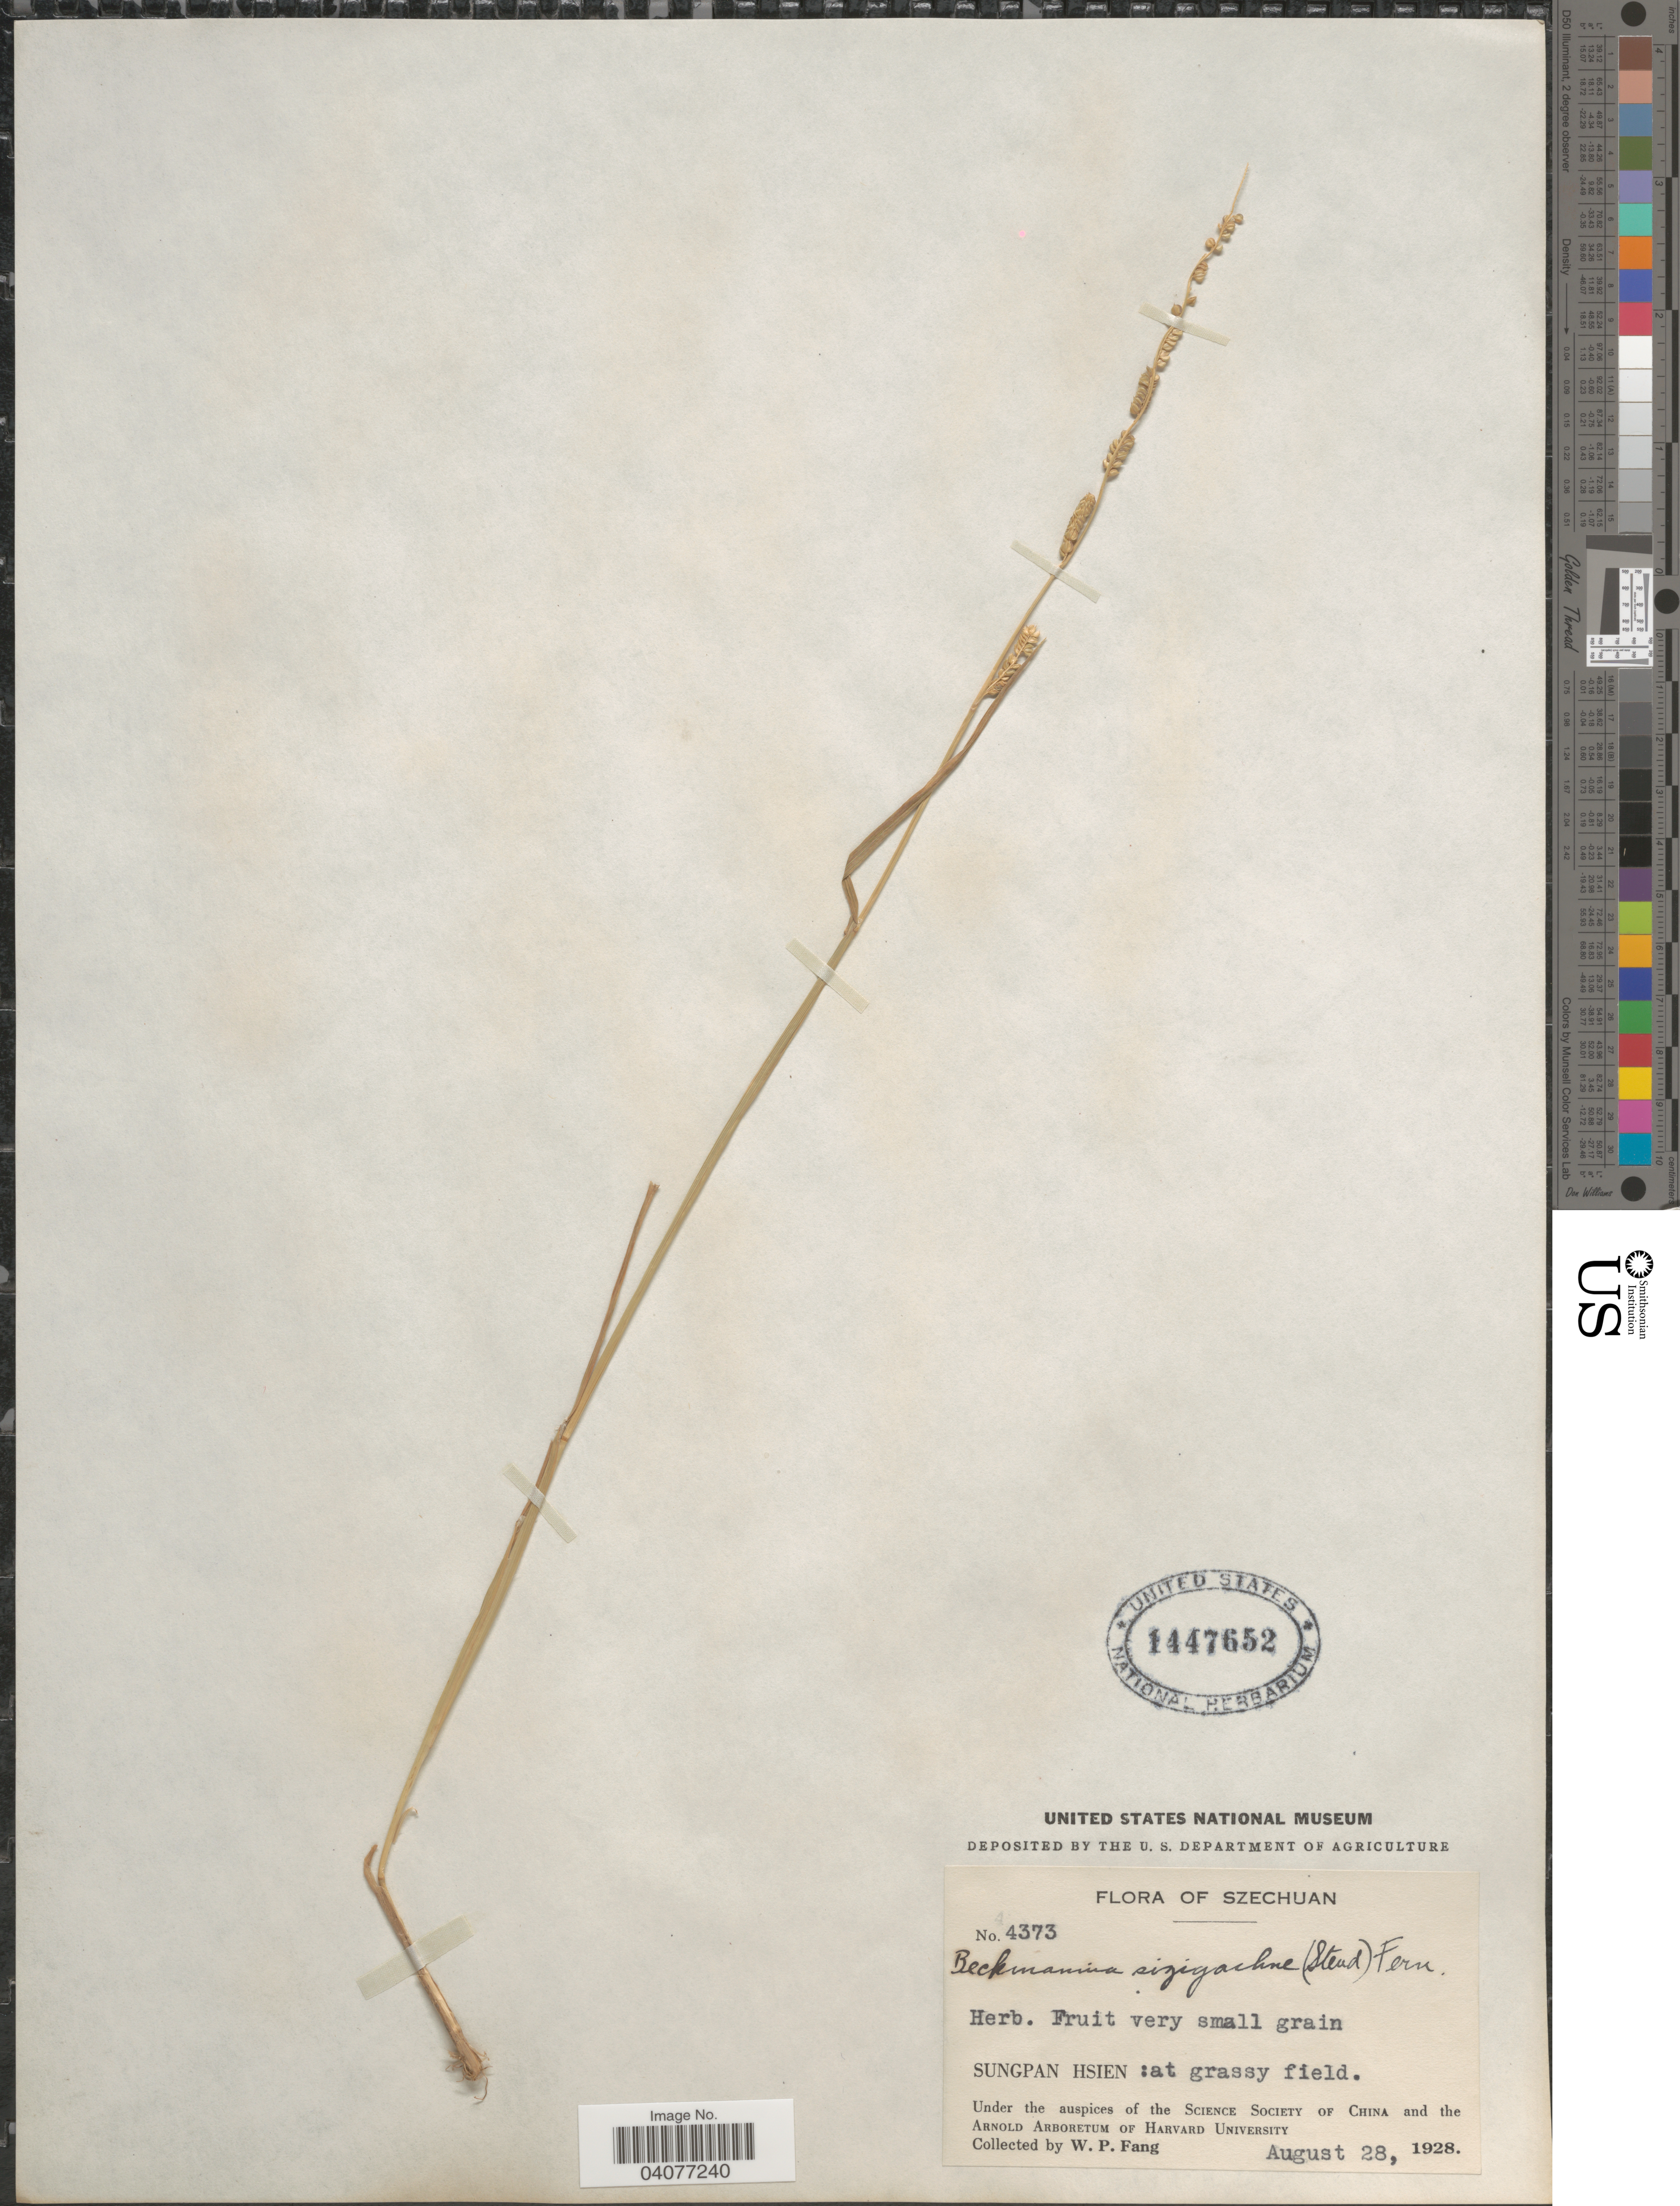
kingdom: Plantae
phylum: Tracheophyta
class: Liliopsida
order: Poales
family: Poaceae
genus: Beckmannia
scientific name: Beckmannia syzigachne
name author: (Steud.) Fernald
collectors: W. P. Fang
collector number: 4373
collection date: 1928-08-28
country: China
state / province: Sichuan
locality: Szechuan. Sungpan Hsien: at grassy field.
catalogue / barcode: US 1447652